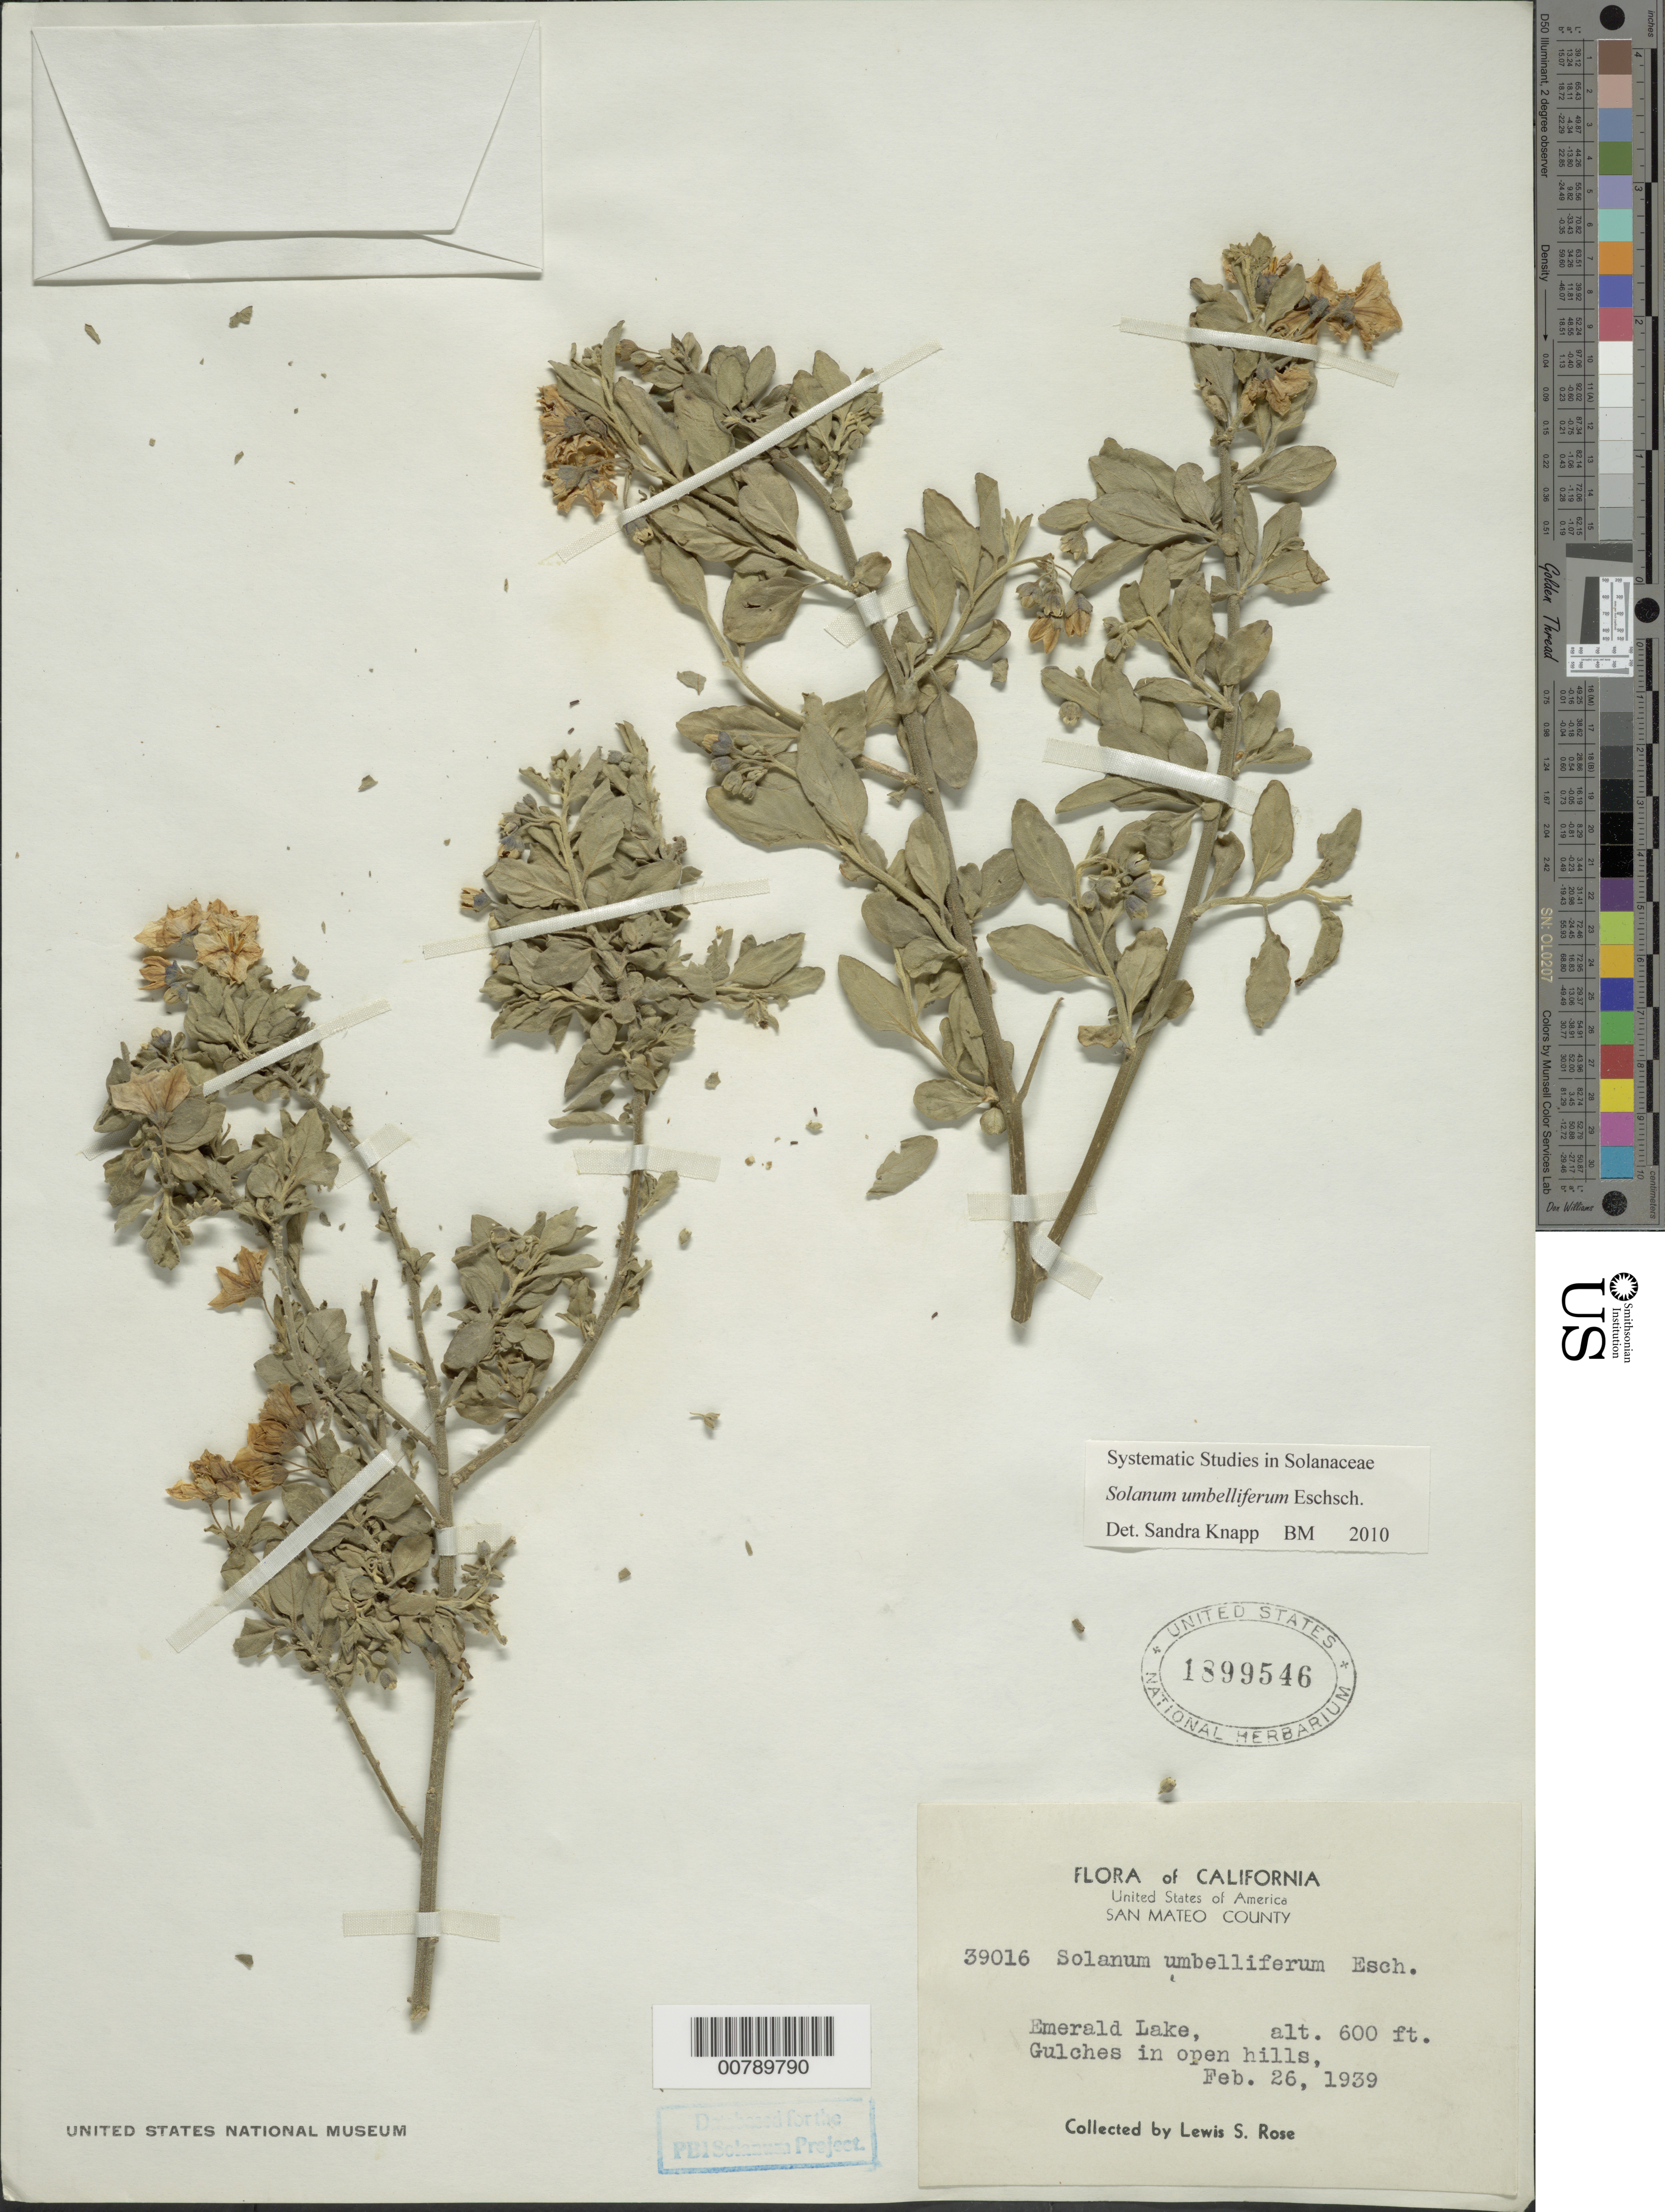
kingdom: Plantae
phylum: Tracheophyta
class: Magnoliopsida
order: Solanales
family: Solanaceae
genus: Solanum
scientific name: Solanum umbelliferum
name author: Eschsch.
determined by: Knapp, S. D.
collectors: L. S. Rose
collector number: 39016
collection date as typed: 26 Feb 1939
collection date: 1939-02-26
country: United States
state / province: California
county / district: San Mateo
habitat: gulches in open hills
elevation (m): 182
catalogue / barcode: US 1899546